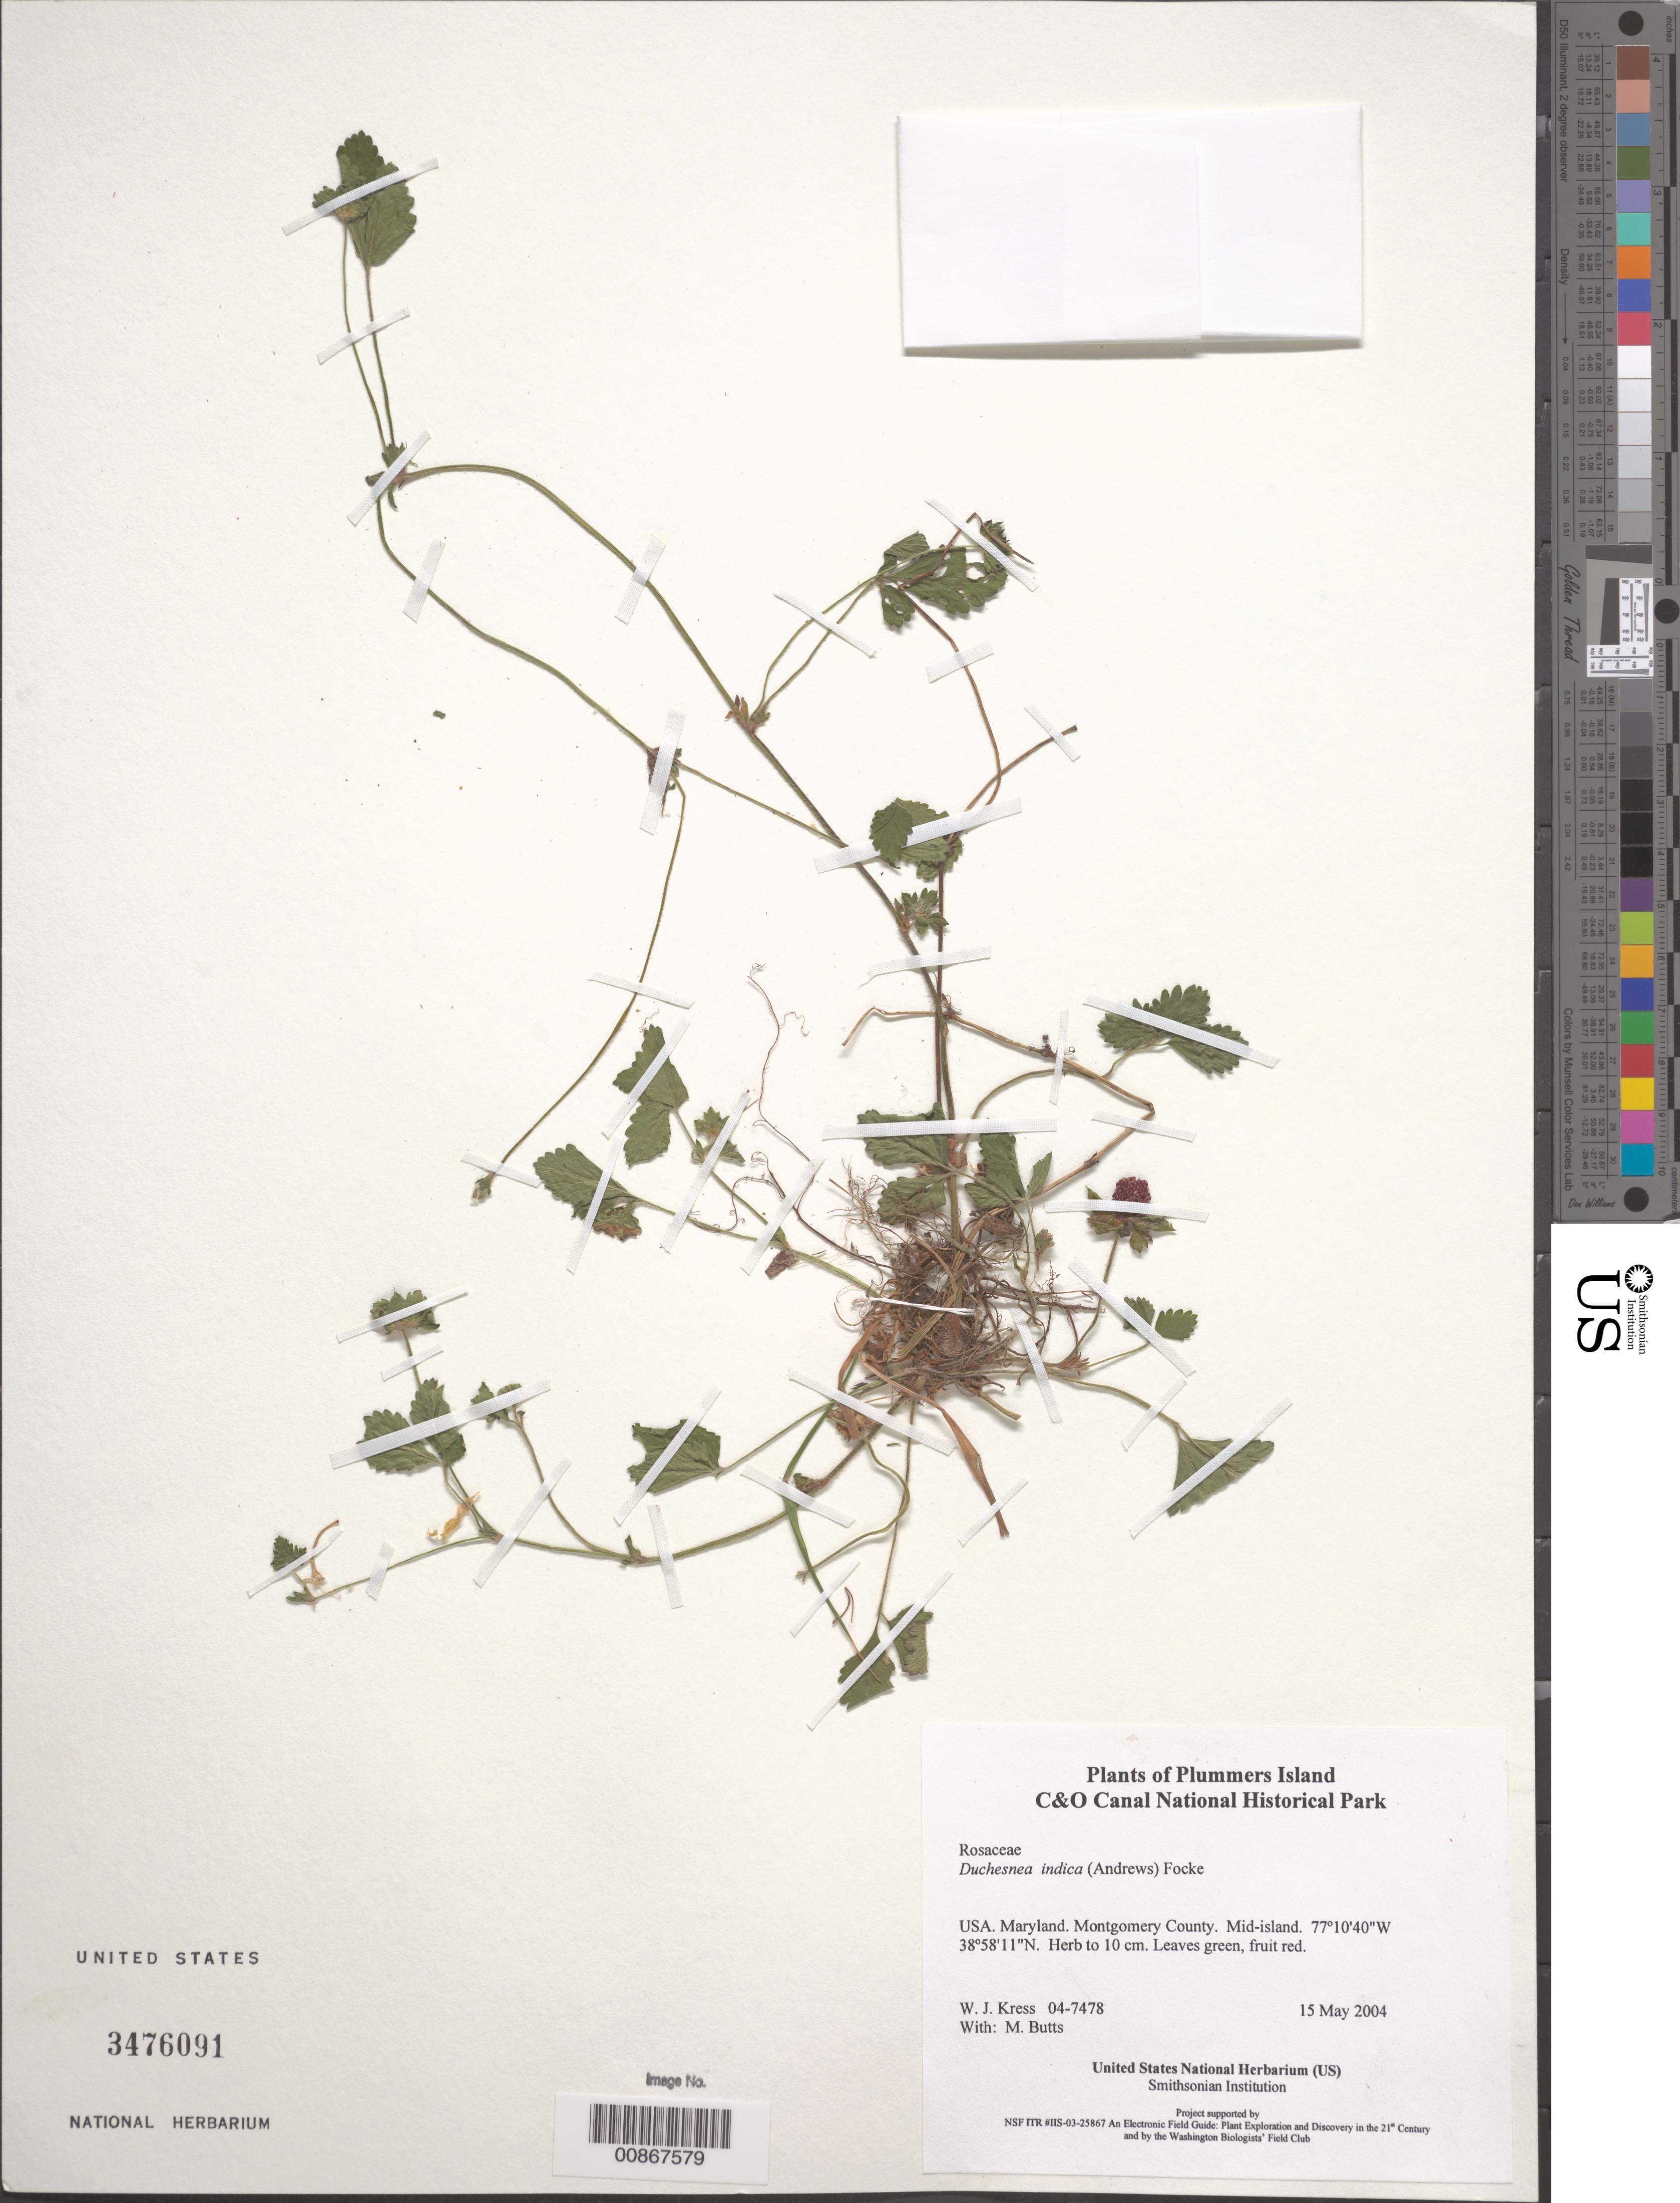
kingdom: Plantae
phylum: Tracheophyta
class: Magnoliopsida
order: Rosales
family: Rosaceae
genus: Potentilla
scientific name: Potentilla indica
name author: (Andrews) Th. Wolf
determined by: Strong, Mark T., (BOT), Smithsonian Institution - National Museum of Natural History (UNITED STATES)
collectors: W. J. Kress & M. B. Butts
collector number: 04-7478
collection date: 2004-05-15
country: United States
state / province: Maryland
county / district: Montgomery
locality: Chesapeake and Ohio Canal National Historical Park, Plummers Island, mid-island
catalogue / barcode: US 3476091